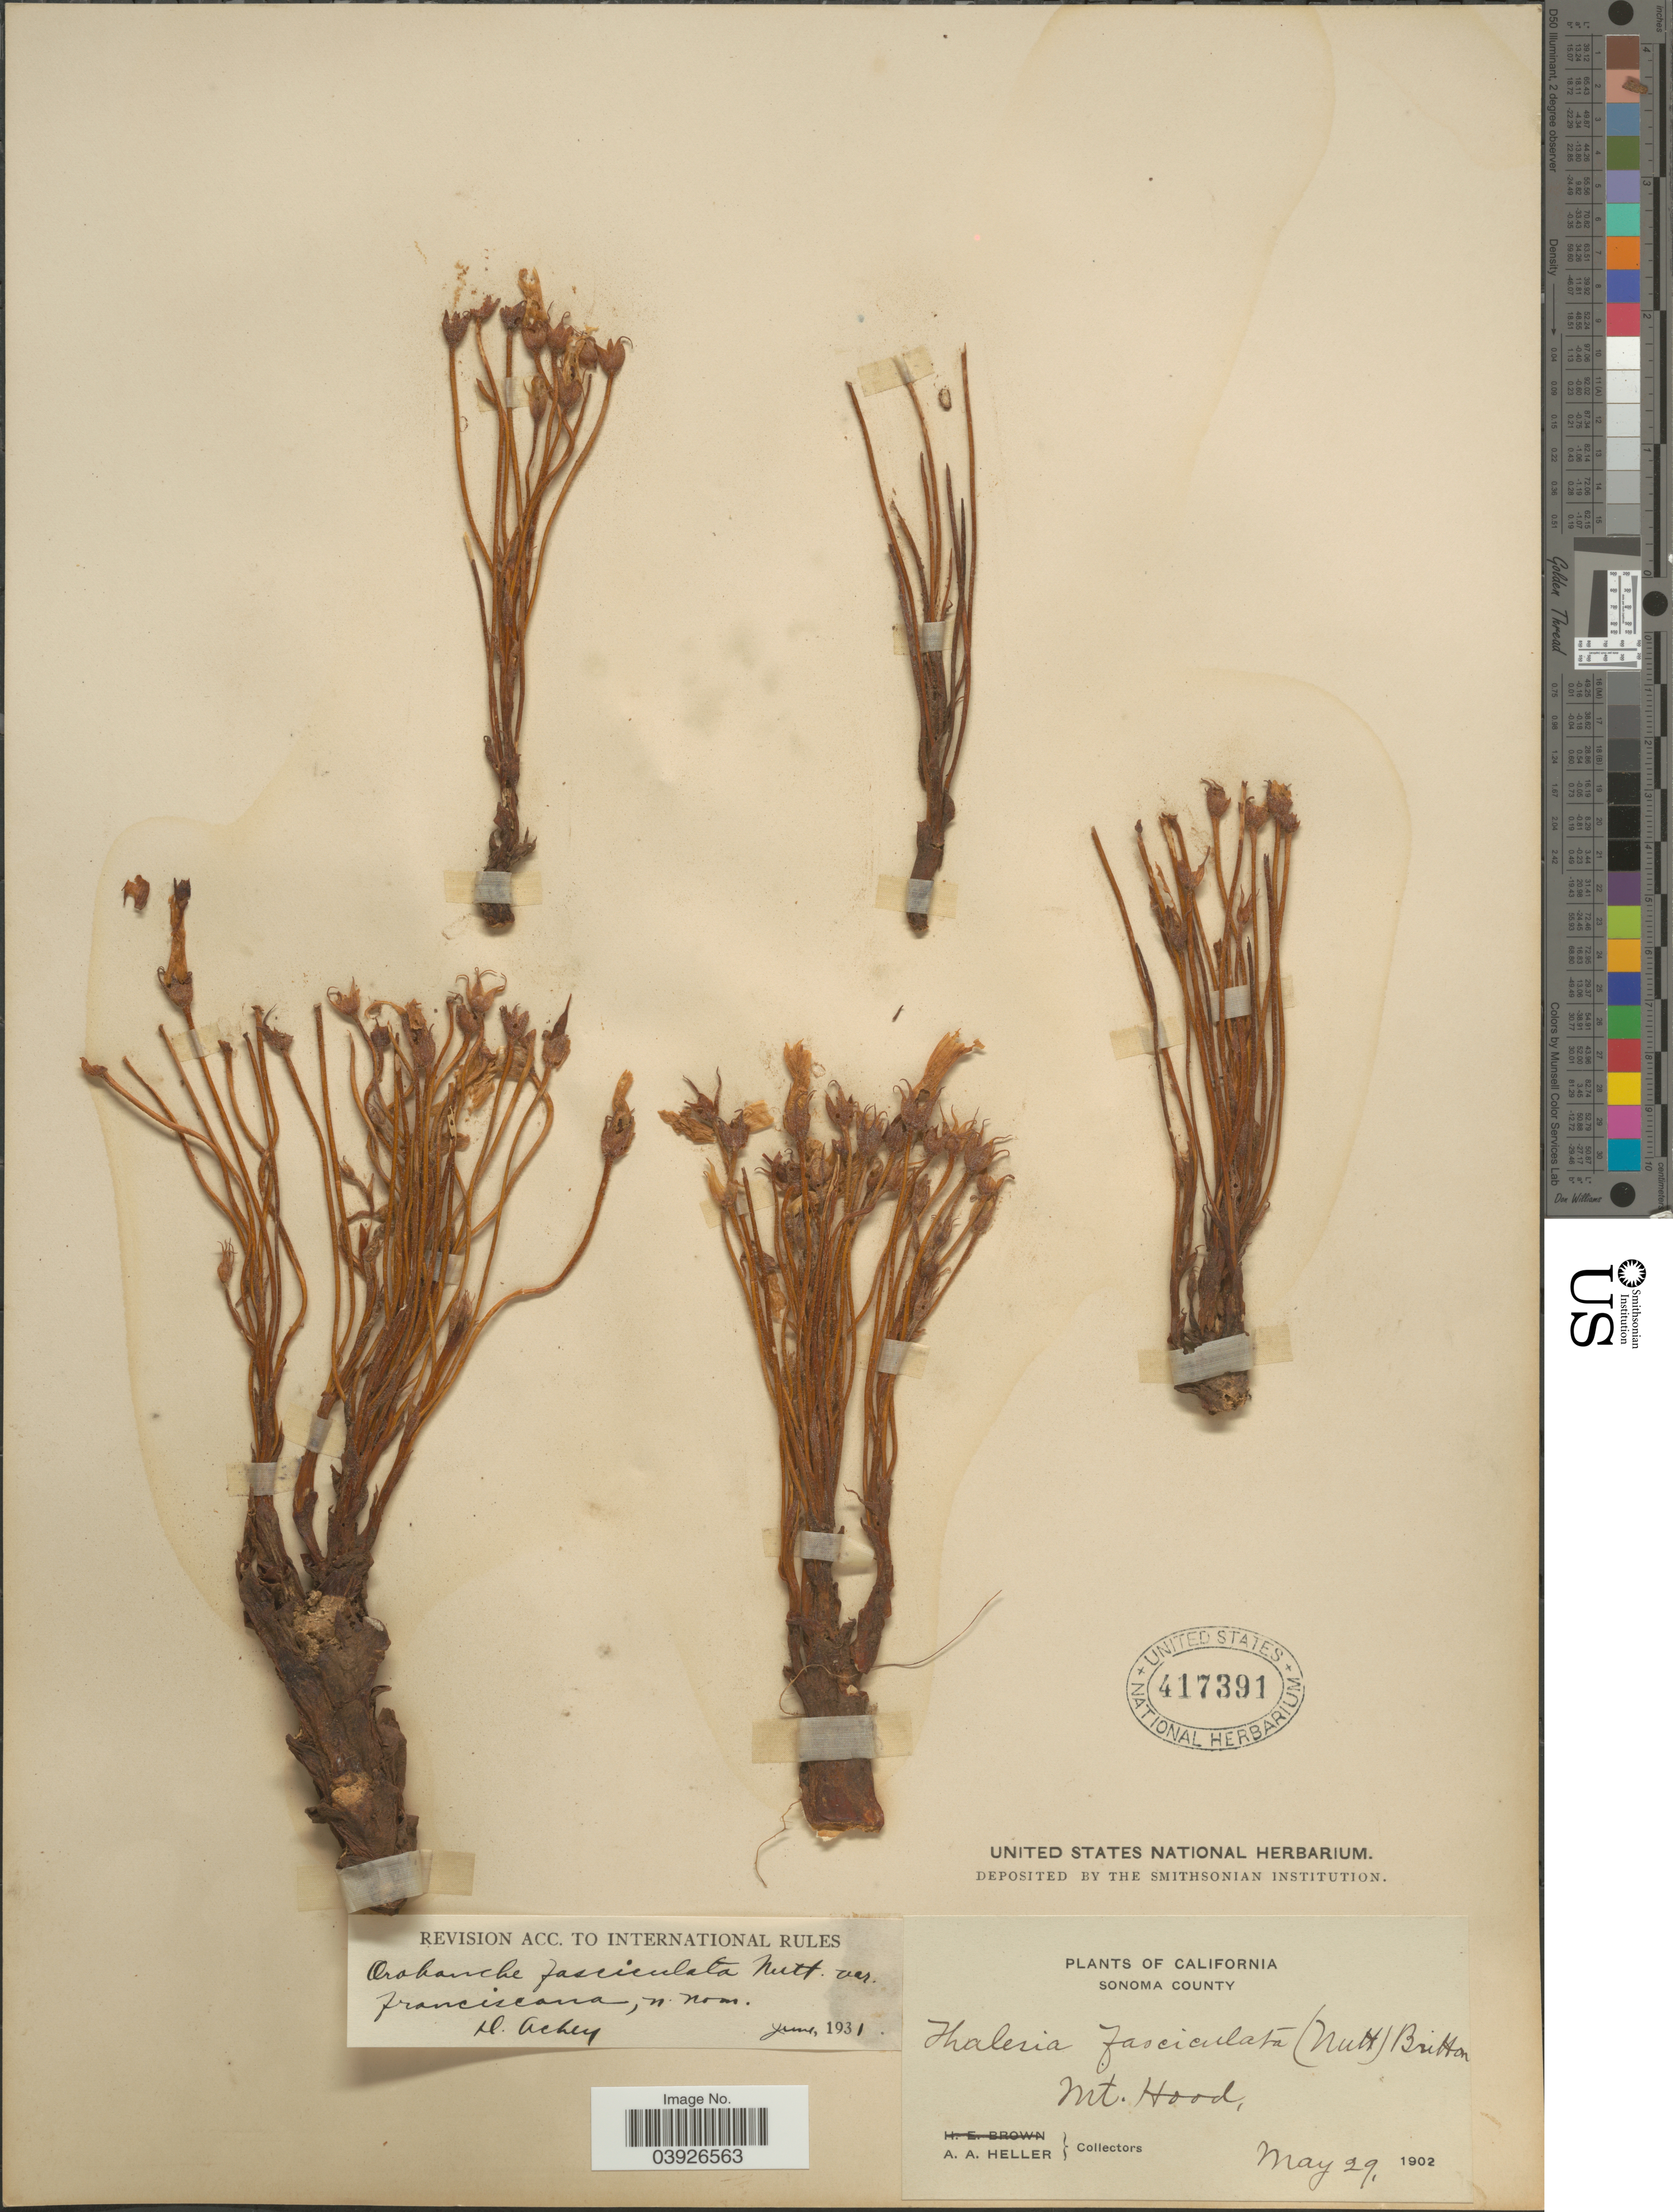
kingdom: Plantae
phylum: Tracheophyta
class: Magnoliopsida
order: Lamiales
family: Orobanchaceae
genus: Aphyllon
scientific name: Aphyllon fasciculatum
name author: (Nutt.) Torr. & A. Gray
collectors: A. A. Heller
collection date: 1902-05-29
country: United States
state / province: California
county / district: Sonoma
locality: Sonoma County. Mt. Hood.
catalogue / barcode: US 417391